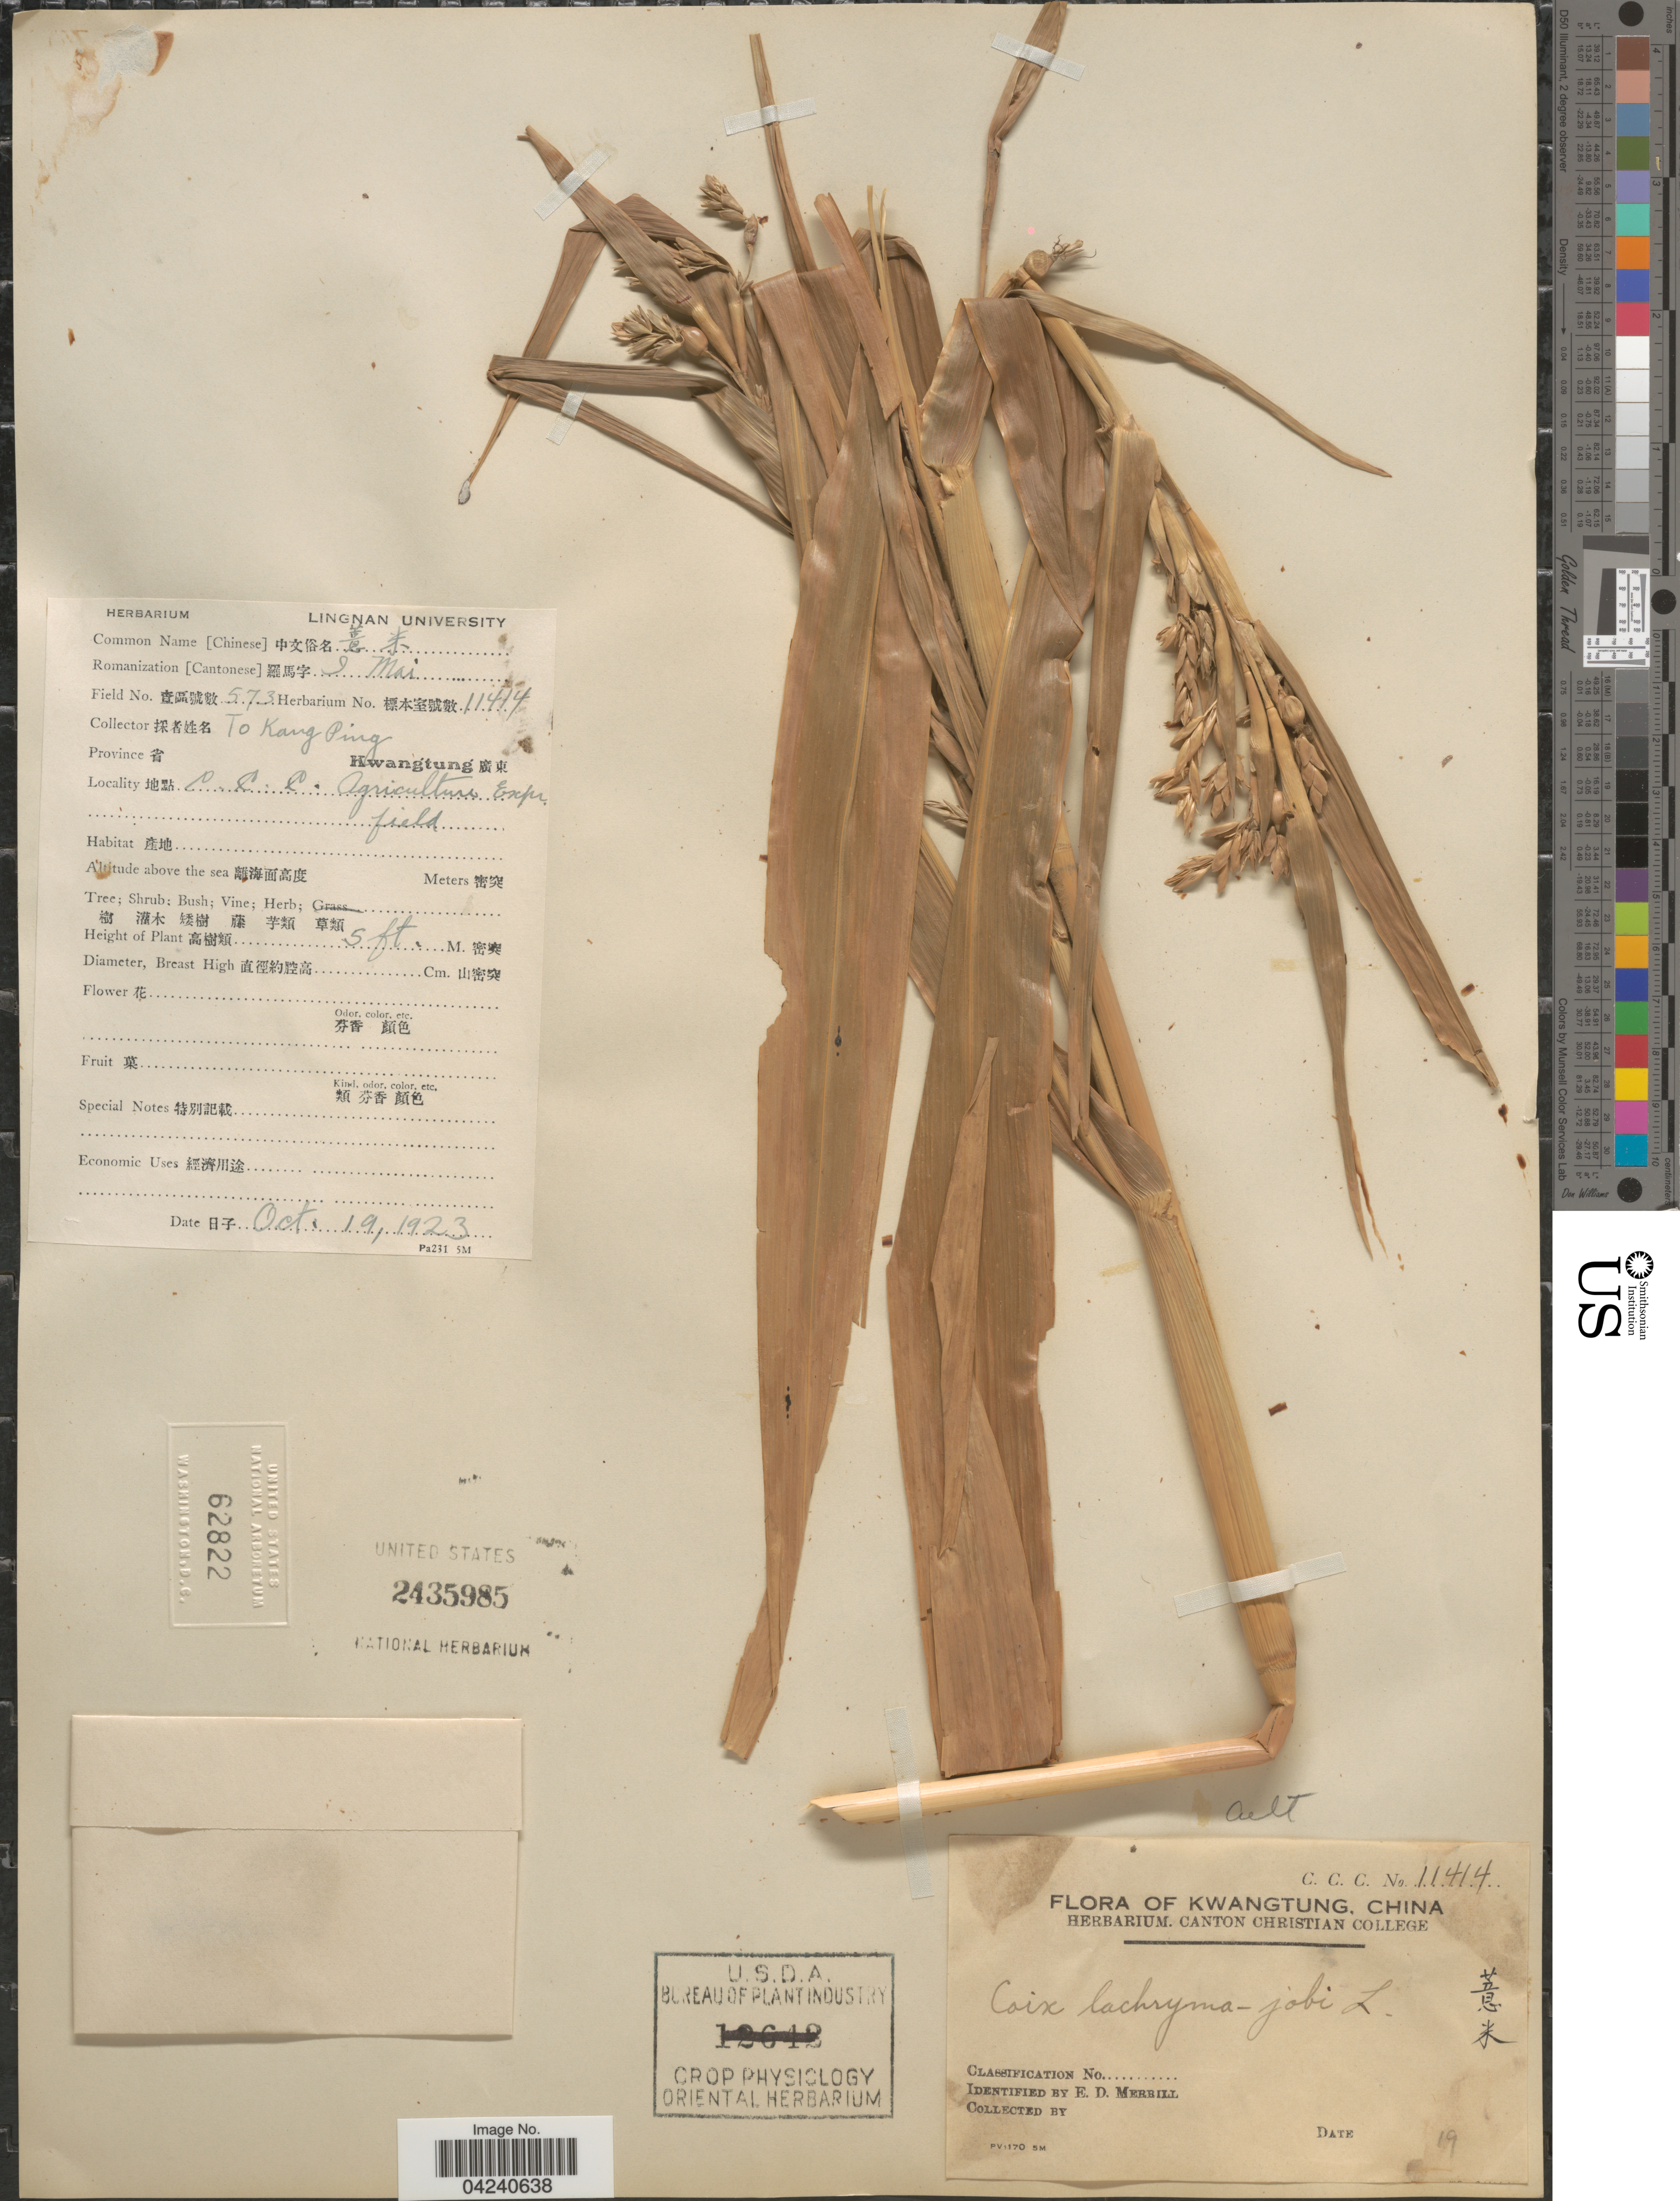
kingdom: Plantae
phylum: Tracheophyta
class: Liliopsida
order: Poales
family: Poaceae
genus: Coix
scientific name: Coix lacryma-jobi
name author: L.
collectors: T. Ping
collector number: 573/11414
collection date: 1923-10-19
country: China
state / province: Guangdong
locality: Province [Foreign script] Kwangtung [Foreign script]. C.C.C. Agriculture E[Foreign script]pr. field.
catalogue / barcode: US 2435985